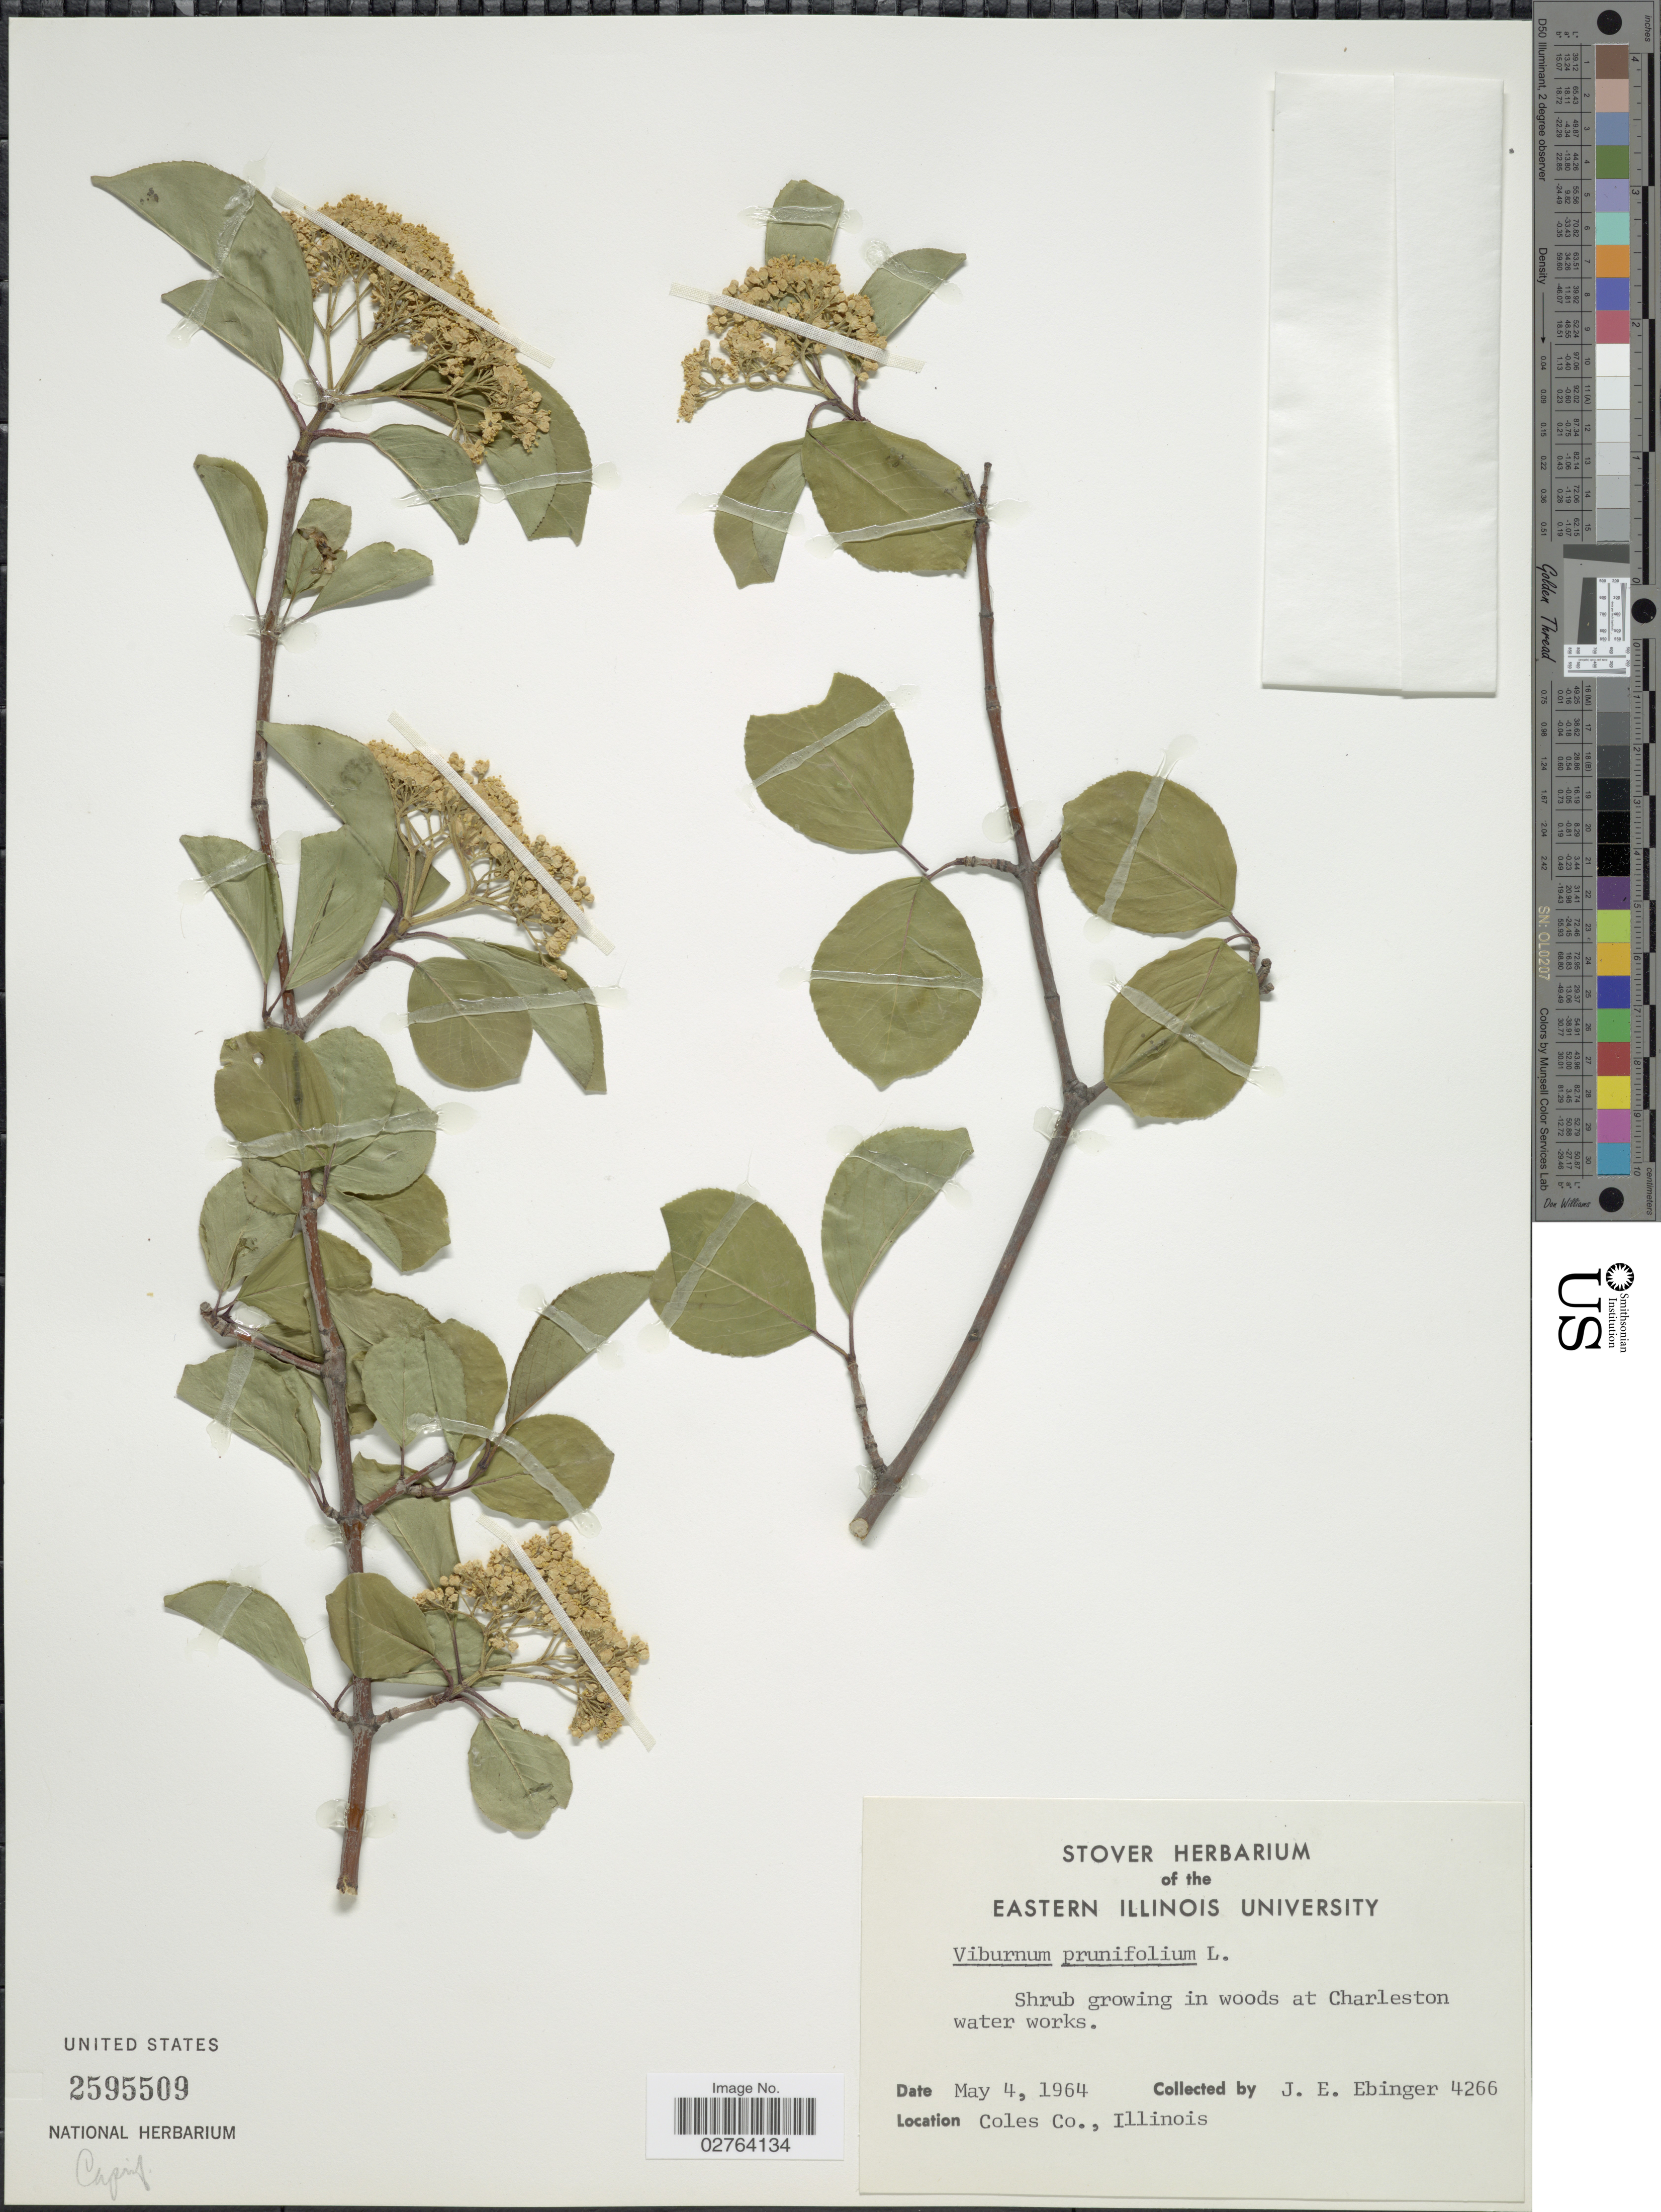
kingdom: Plantae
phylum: Tracheophyta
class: Magnoliopsida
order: Dipsacales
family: Viburnaceae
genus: Viburnum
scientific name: Viburnum prunifolium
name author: L.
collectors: J. Ebinger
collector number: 4266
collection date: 1964-05-04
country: United States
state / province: Illinois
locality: Shrub growing in woods at Charleston water works. Coles Co.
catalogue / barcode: US 2595509